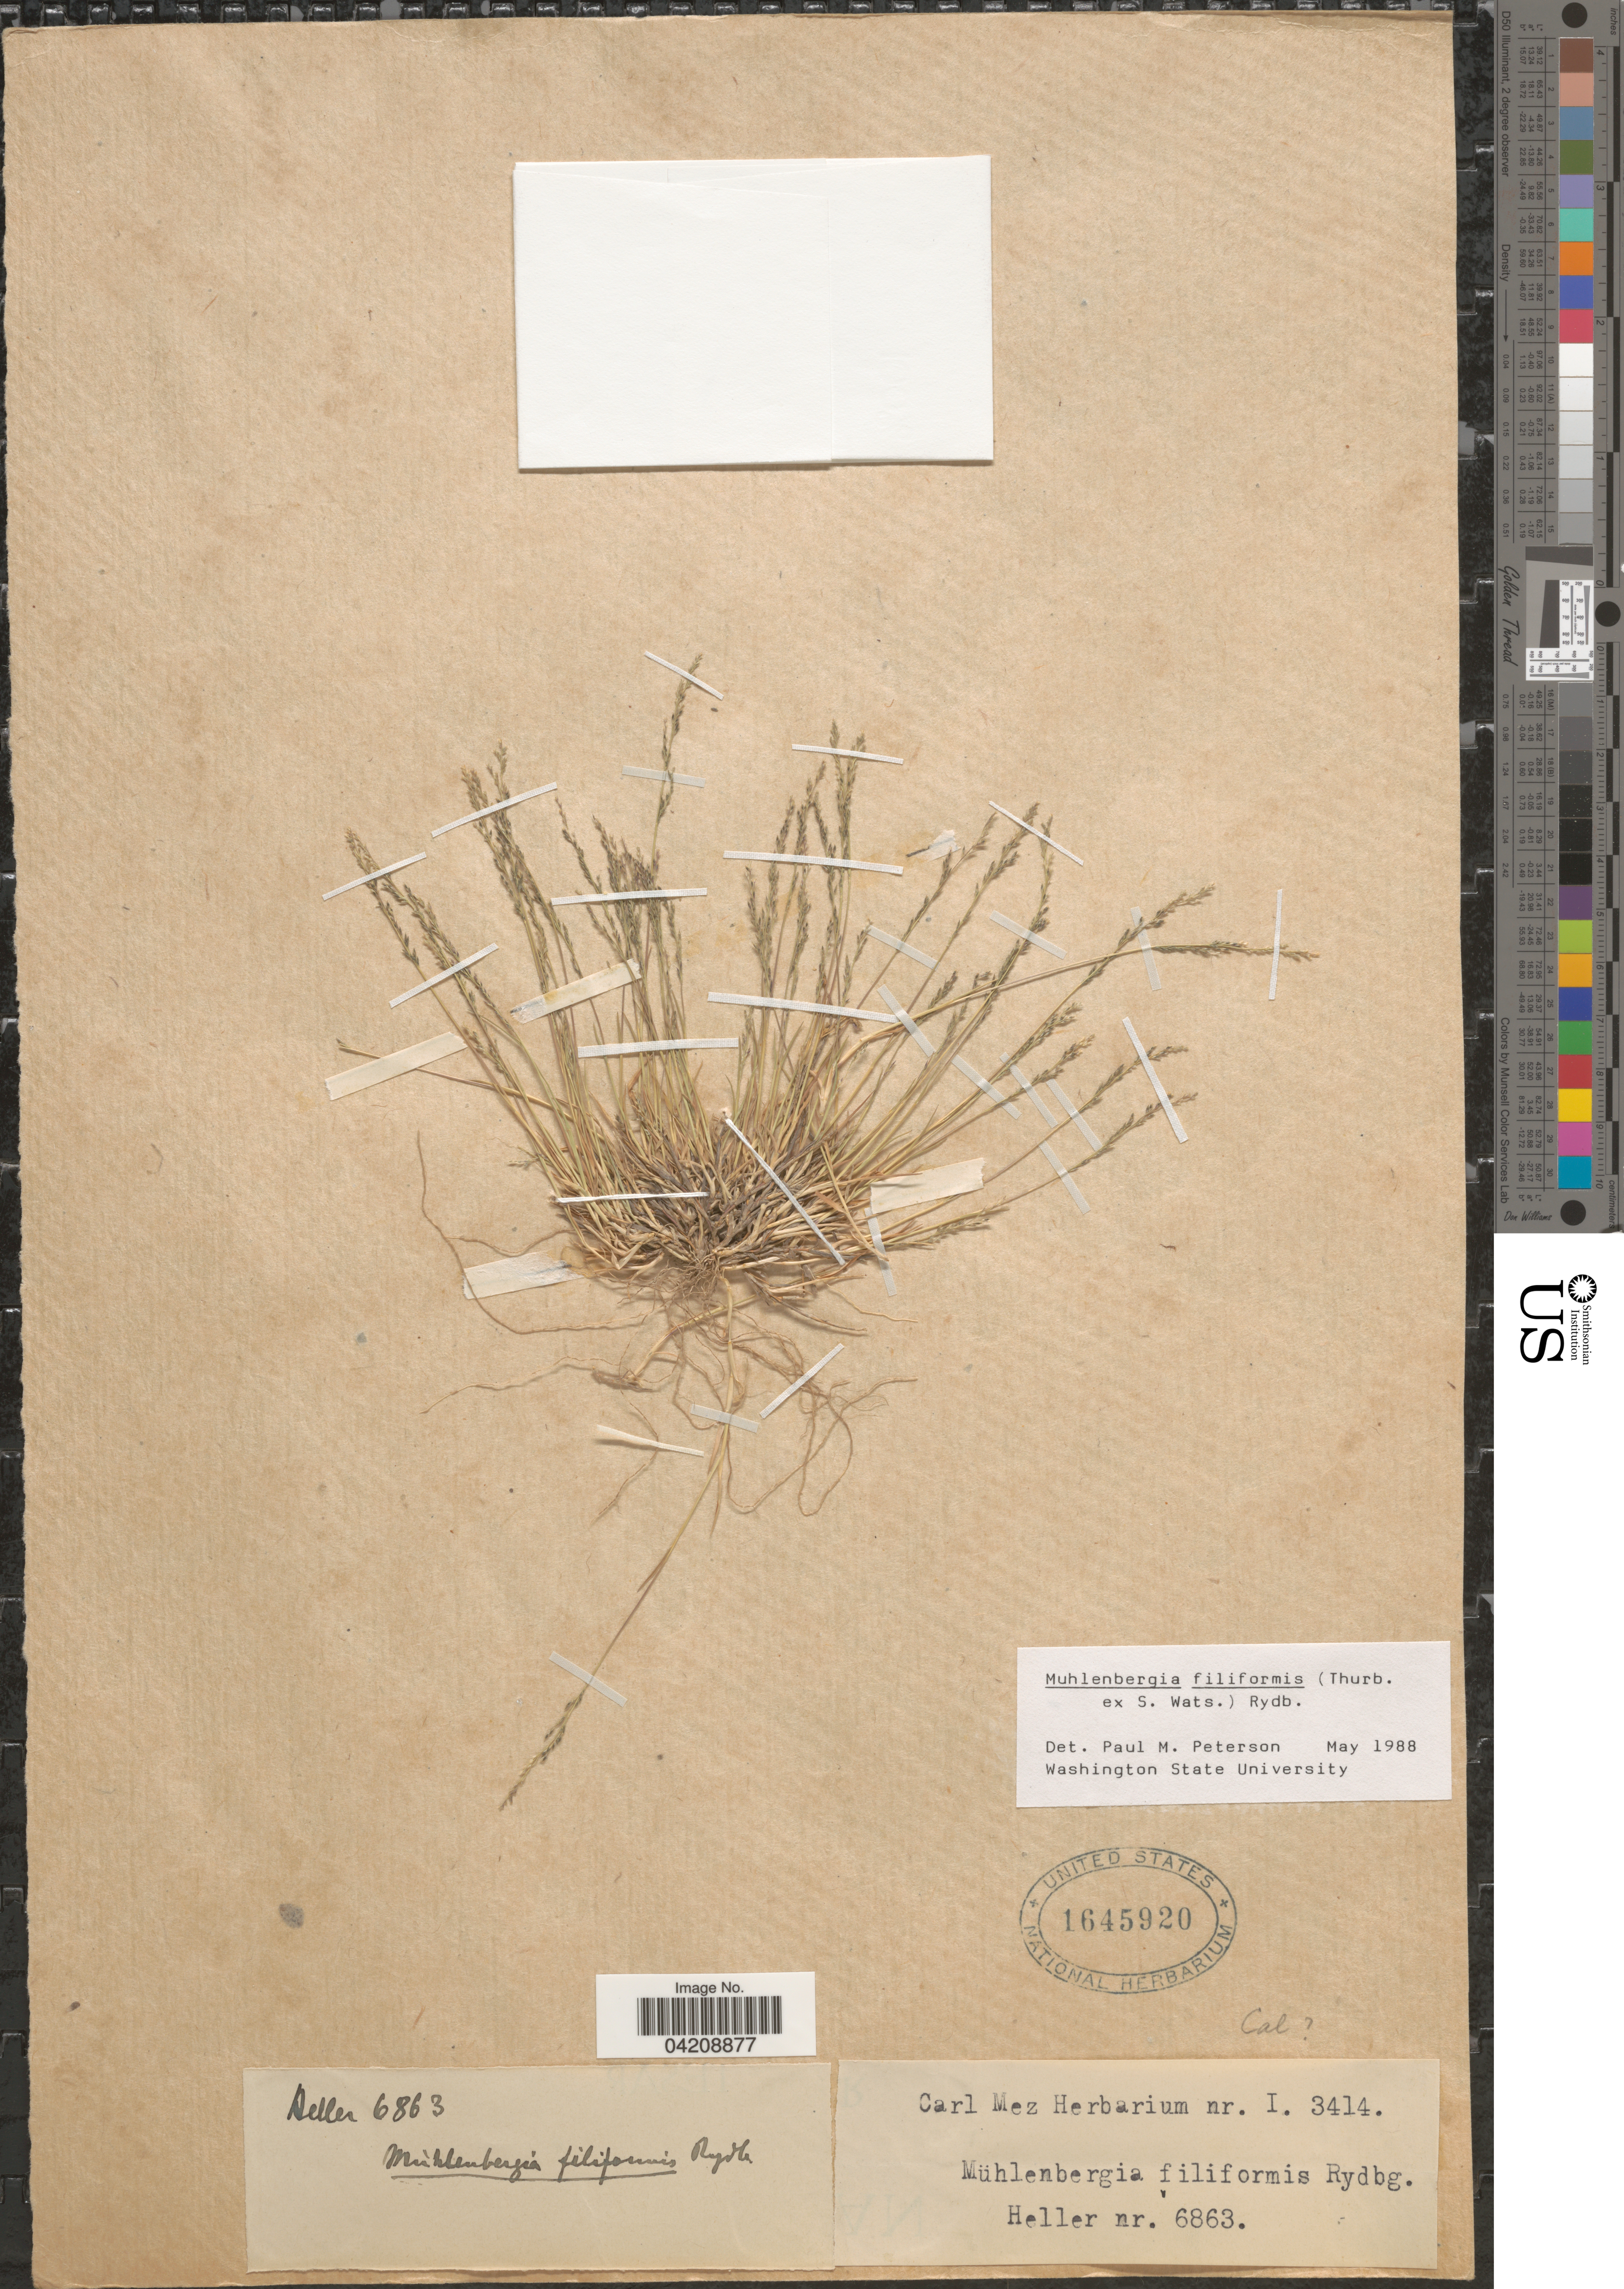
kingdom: Plantae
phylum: Tracheophyta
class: Liliopsida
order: Poales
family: Poaceae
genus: Muhlenbergia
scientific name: Muhlenbergia filiformis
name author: (Thurb. ex S. Watson) Rydb.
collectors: -- Heller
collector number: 6863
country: United States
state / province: California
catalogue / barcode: US 1645920